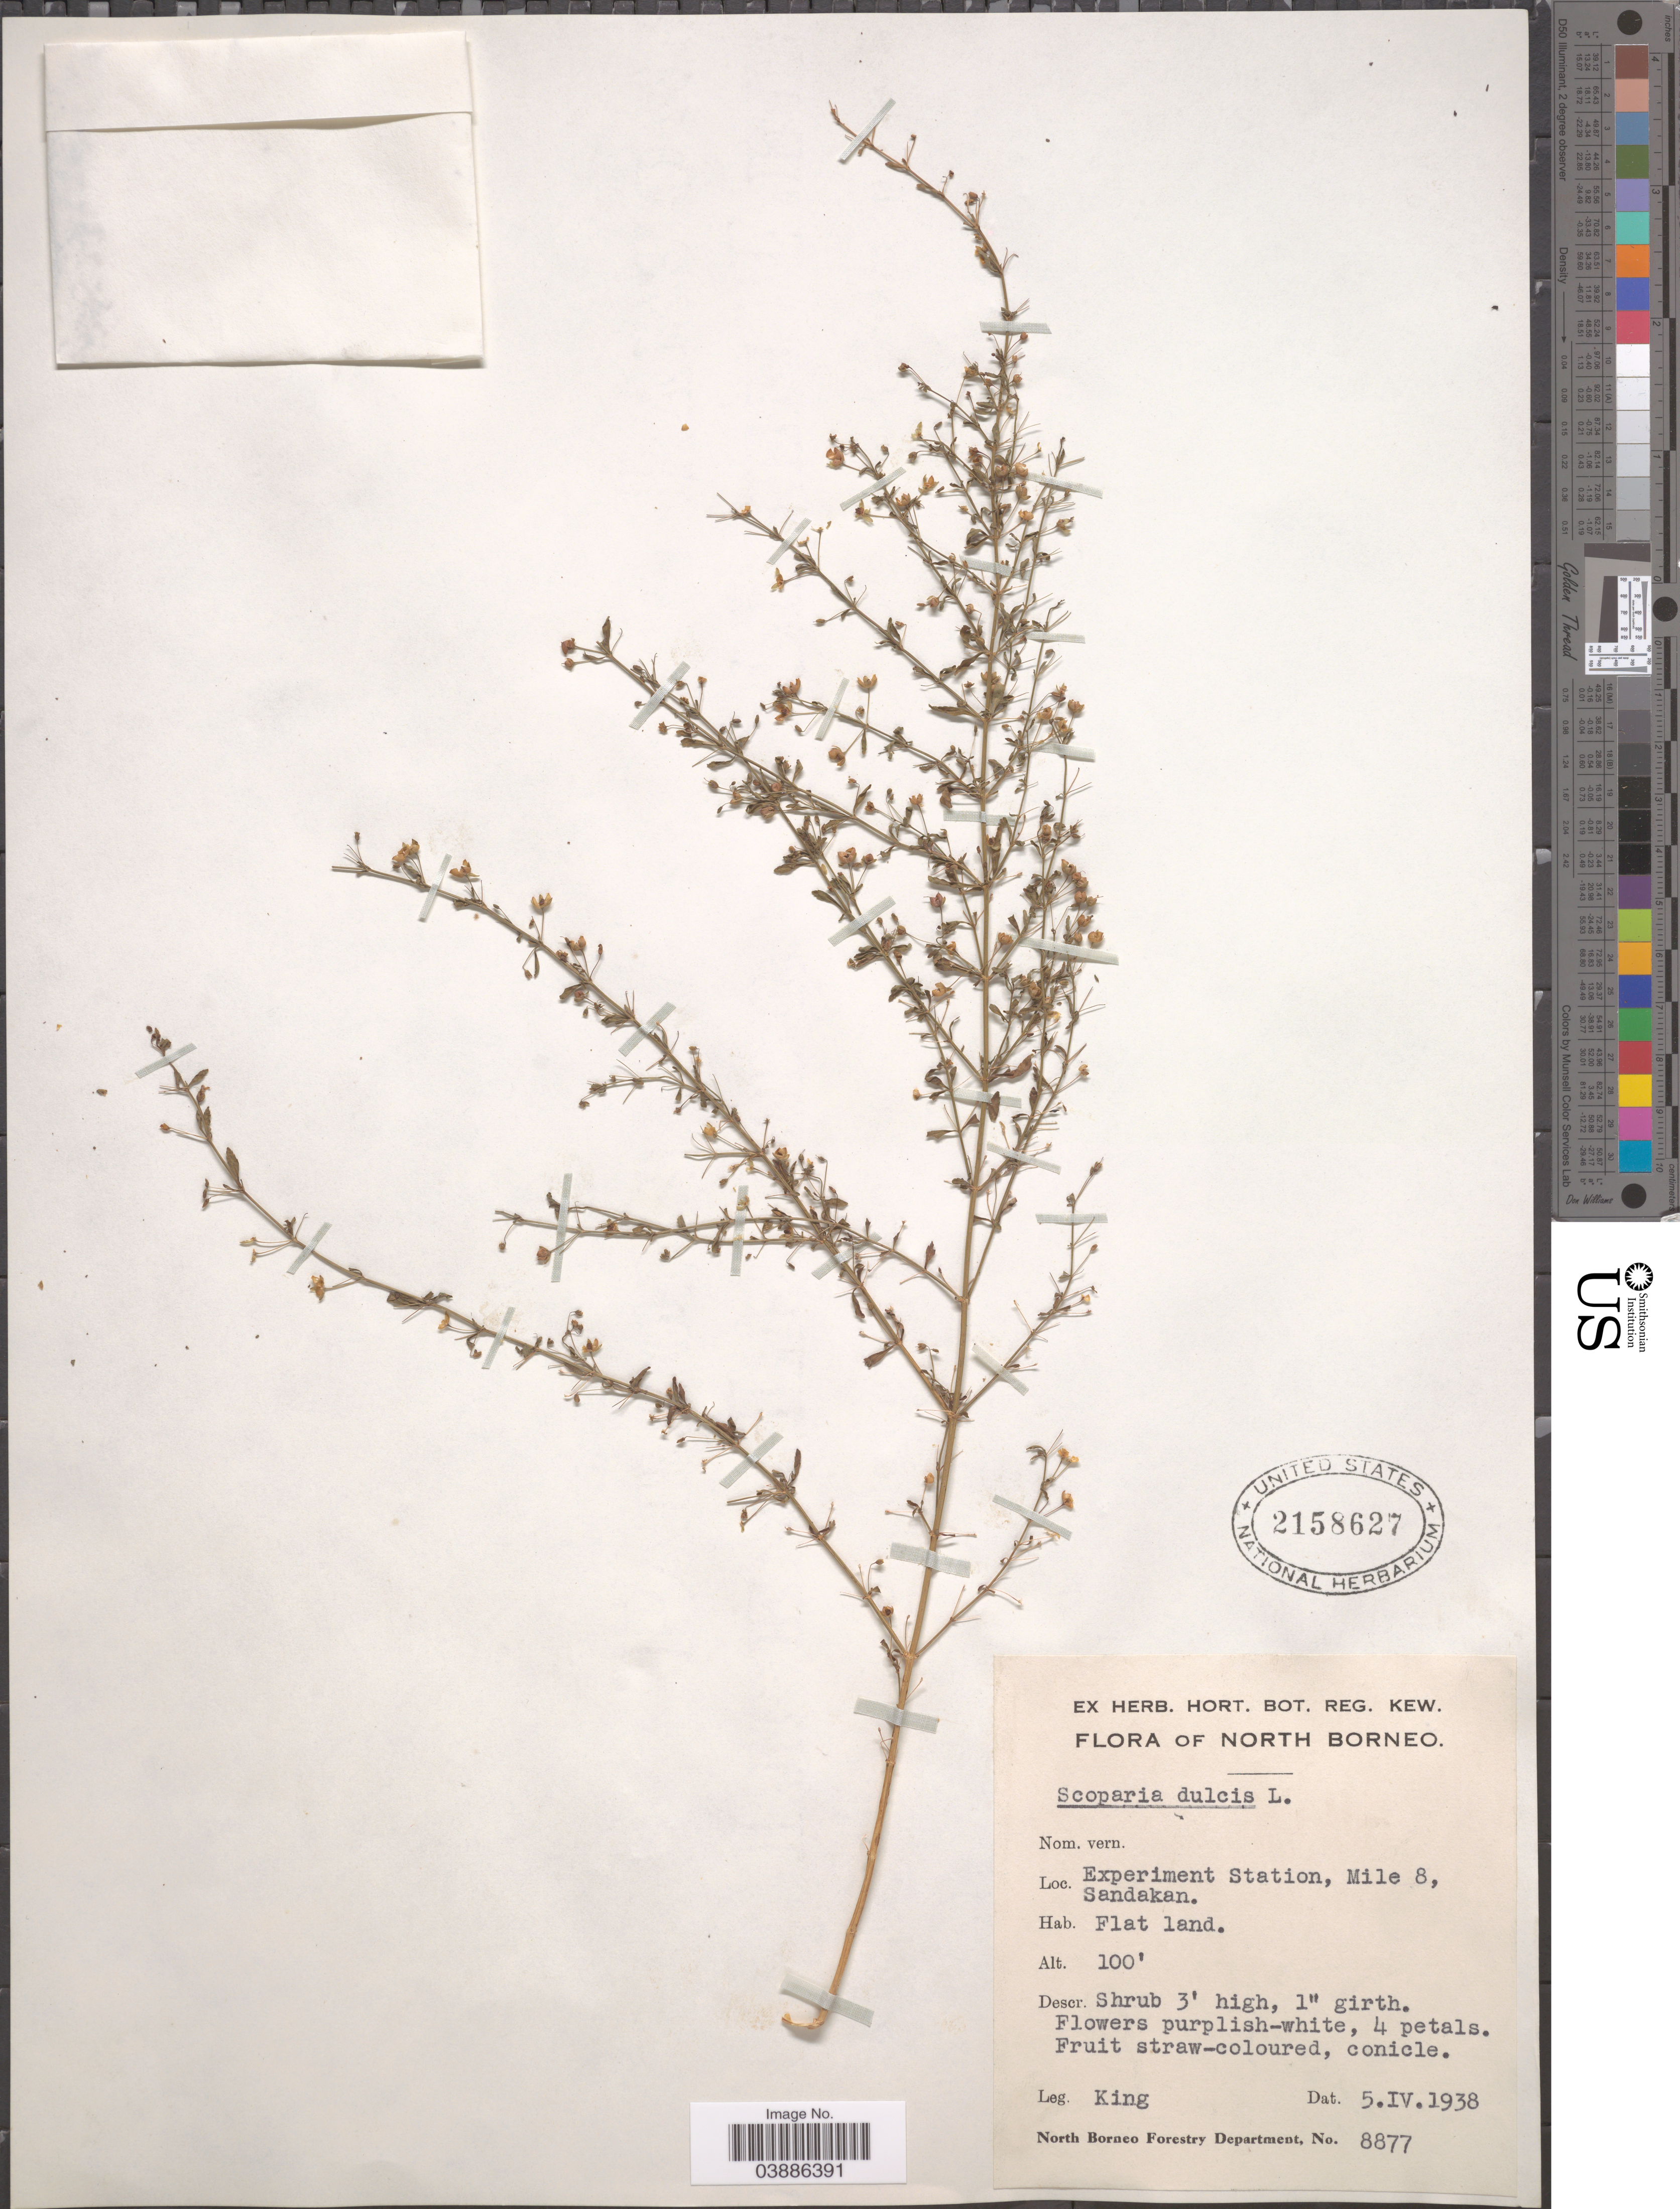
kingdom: Plantae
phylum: Tracheophyta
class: Magnoliopsida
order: Lamiales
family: Plantaginaceae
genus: Scoparia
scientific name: Scoparia dulcis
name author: L.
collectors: King, --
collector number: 8877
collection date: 1938-04-05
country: Malaysia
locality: North Borneo. Experiment Station, Mile 8, Sandakan.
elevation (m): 30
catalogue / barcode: US 2158627